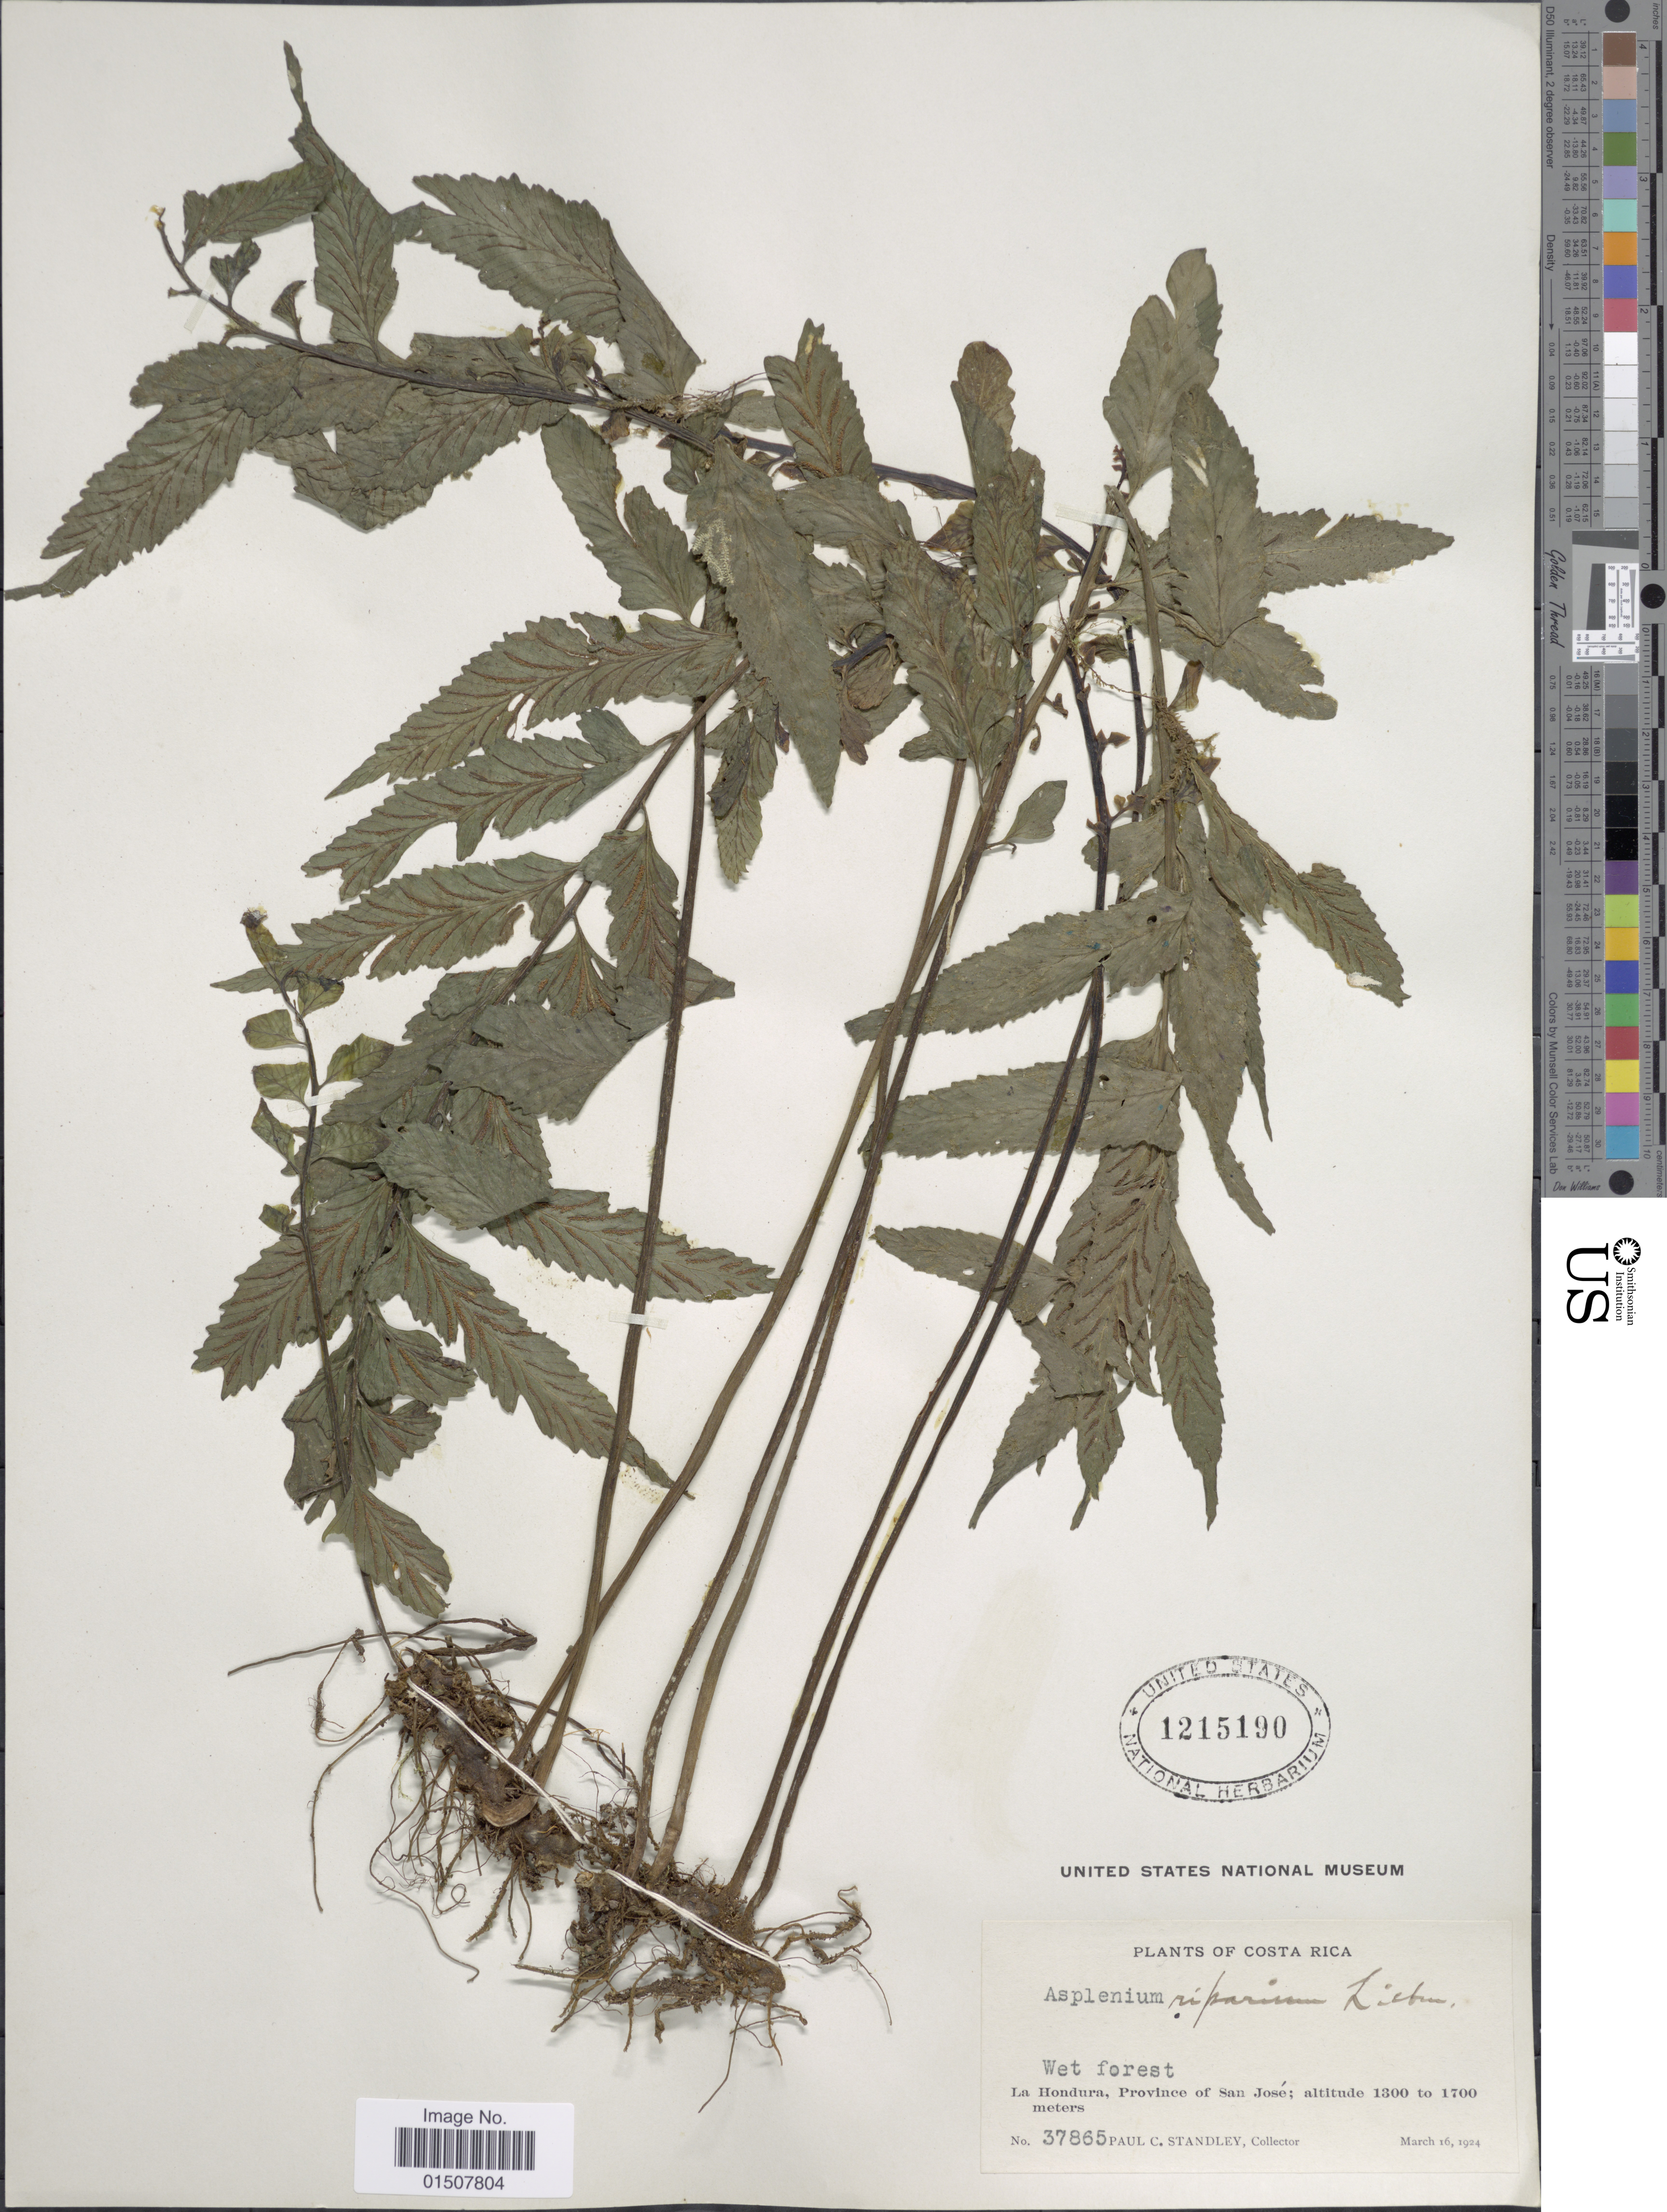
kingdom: Plantae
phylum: Tracheophyta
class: Polypodiopsida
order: Polypodiales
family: Aspleniaceae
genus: Asplenium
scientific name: Asplenium riparium Brack., nom. illeg.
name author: Brack. in Wilkes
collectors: P. C. Standley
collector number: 37865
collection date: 1924-03-16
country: Costa Rica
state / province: San José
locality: La Hondura, Province of San Jose.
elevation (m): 1300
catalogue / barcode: US 1215190